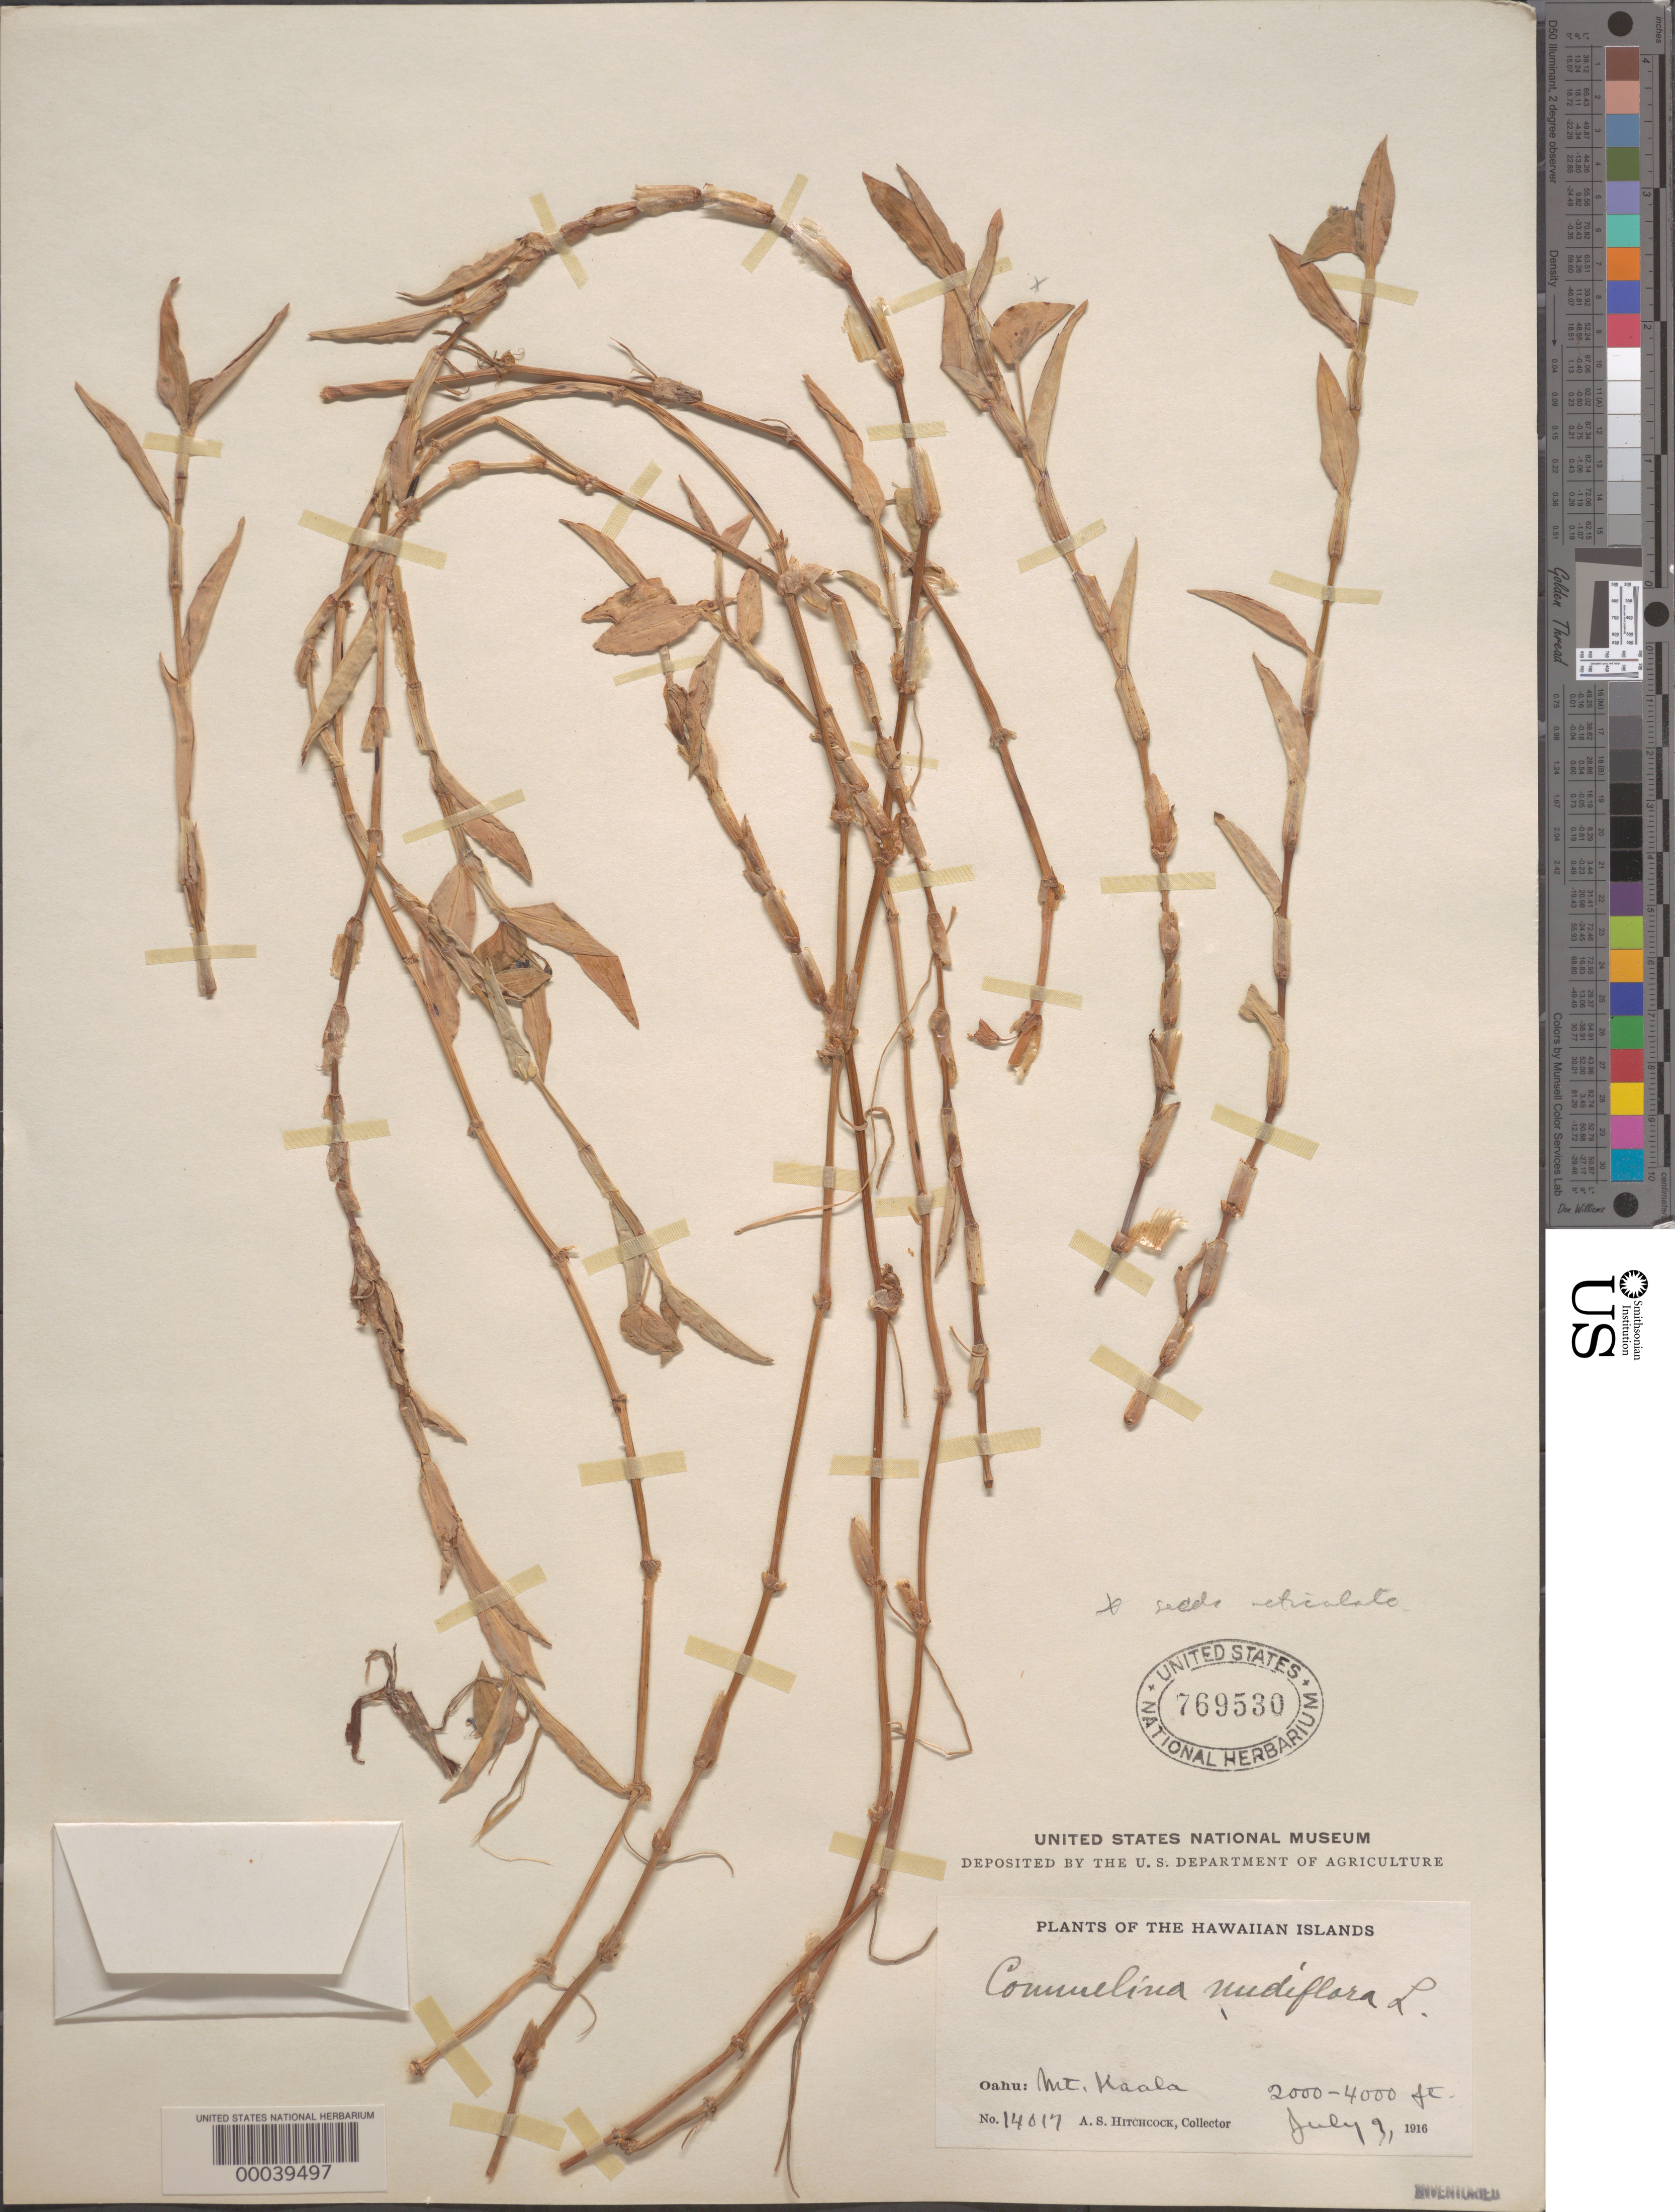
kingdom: Plantae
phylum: Tracheophyta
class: Liliopsida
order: Commelinales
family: Commelinaceae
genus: Commelina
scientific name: Commelina diffusa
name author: Burm. f.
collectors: A. S. Hitchcock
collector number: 14017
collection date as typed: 09 Jul 1916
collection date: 1916-07-09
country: United States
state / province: Hawaii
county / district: Maui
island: Maui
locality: Oattu; Mt. Kaala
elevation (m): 610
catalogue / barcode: US 769530